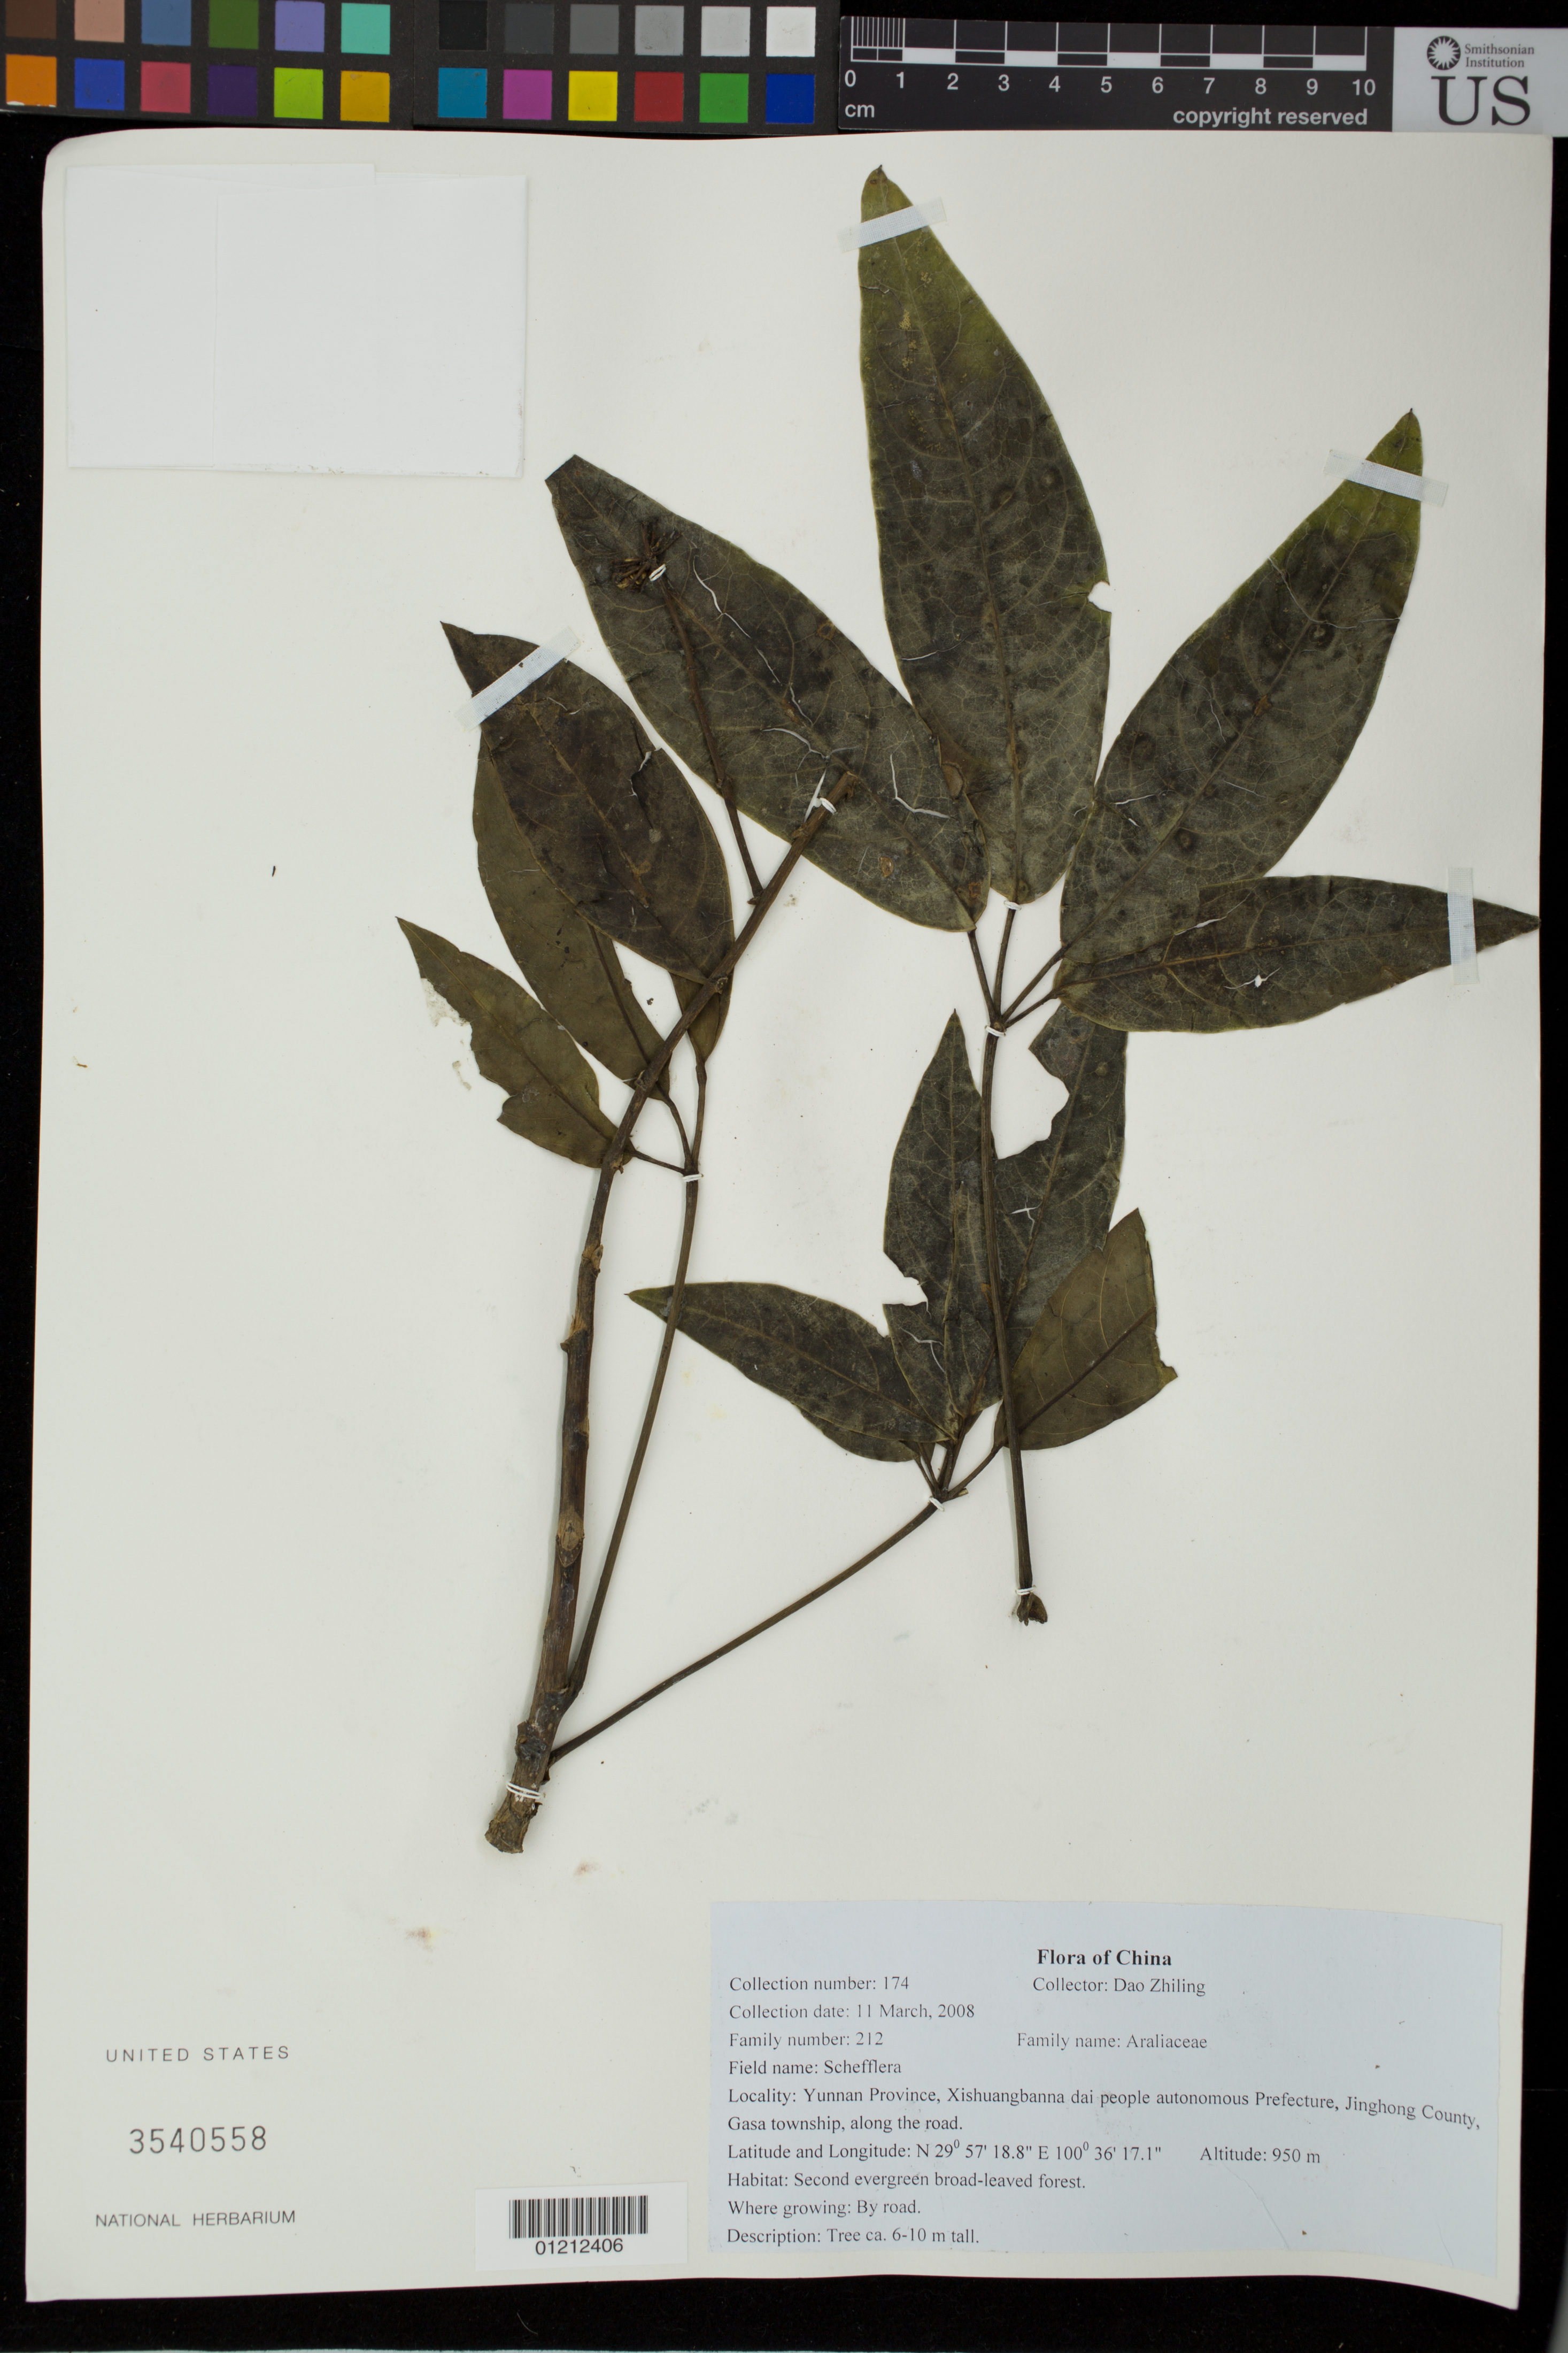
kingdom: Plantae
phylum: Tracheophyta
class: Magnoliopsida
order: Apiales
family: Araliaceae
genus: Schefflera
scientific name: Schefflera sp.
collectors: D. Zhiling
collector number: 174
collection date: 2008-03-11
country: China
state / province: Yunnan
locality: Xishuangbanna dai people autonomous Prefecture, Jinghong County, Gasa township, along the road.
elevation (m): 950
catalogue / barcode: US 3540558